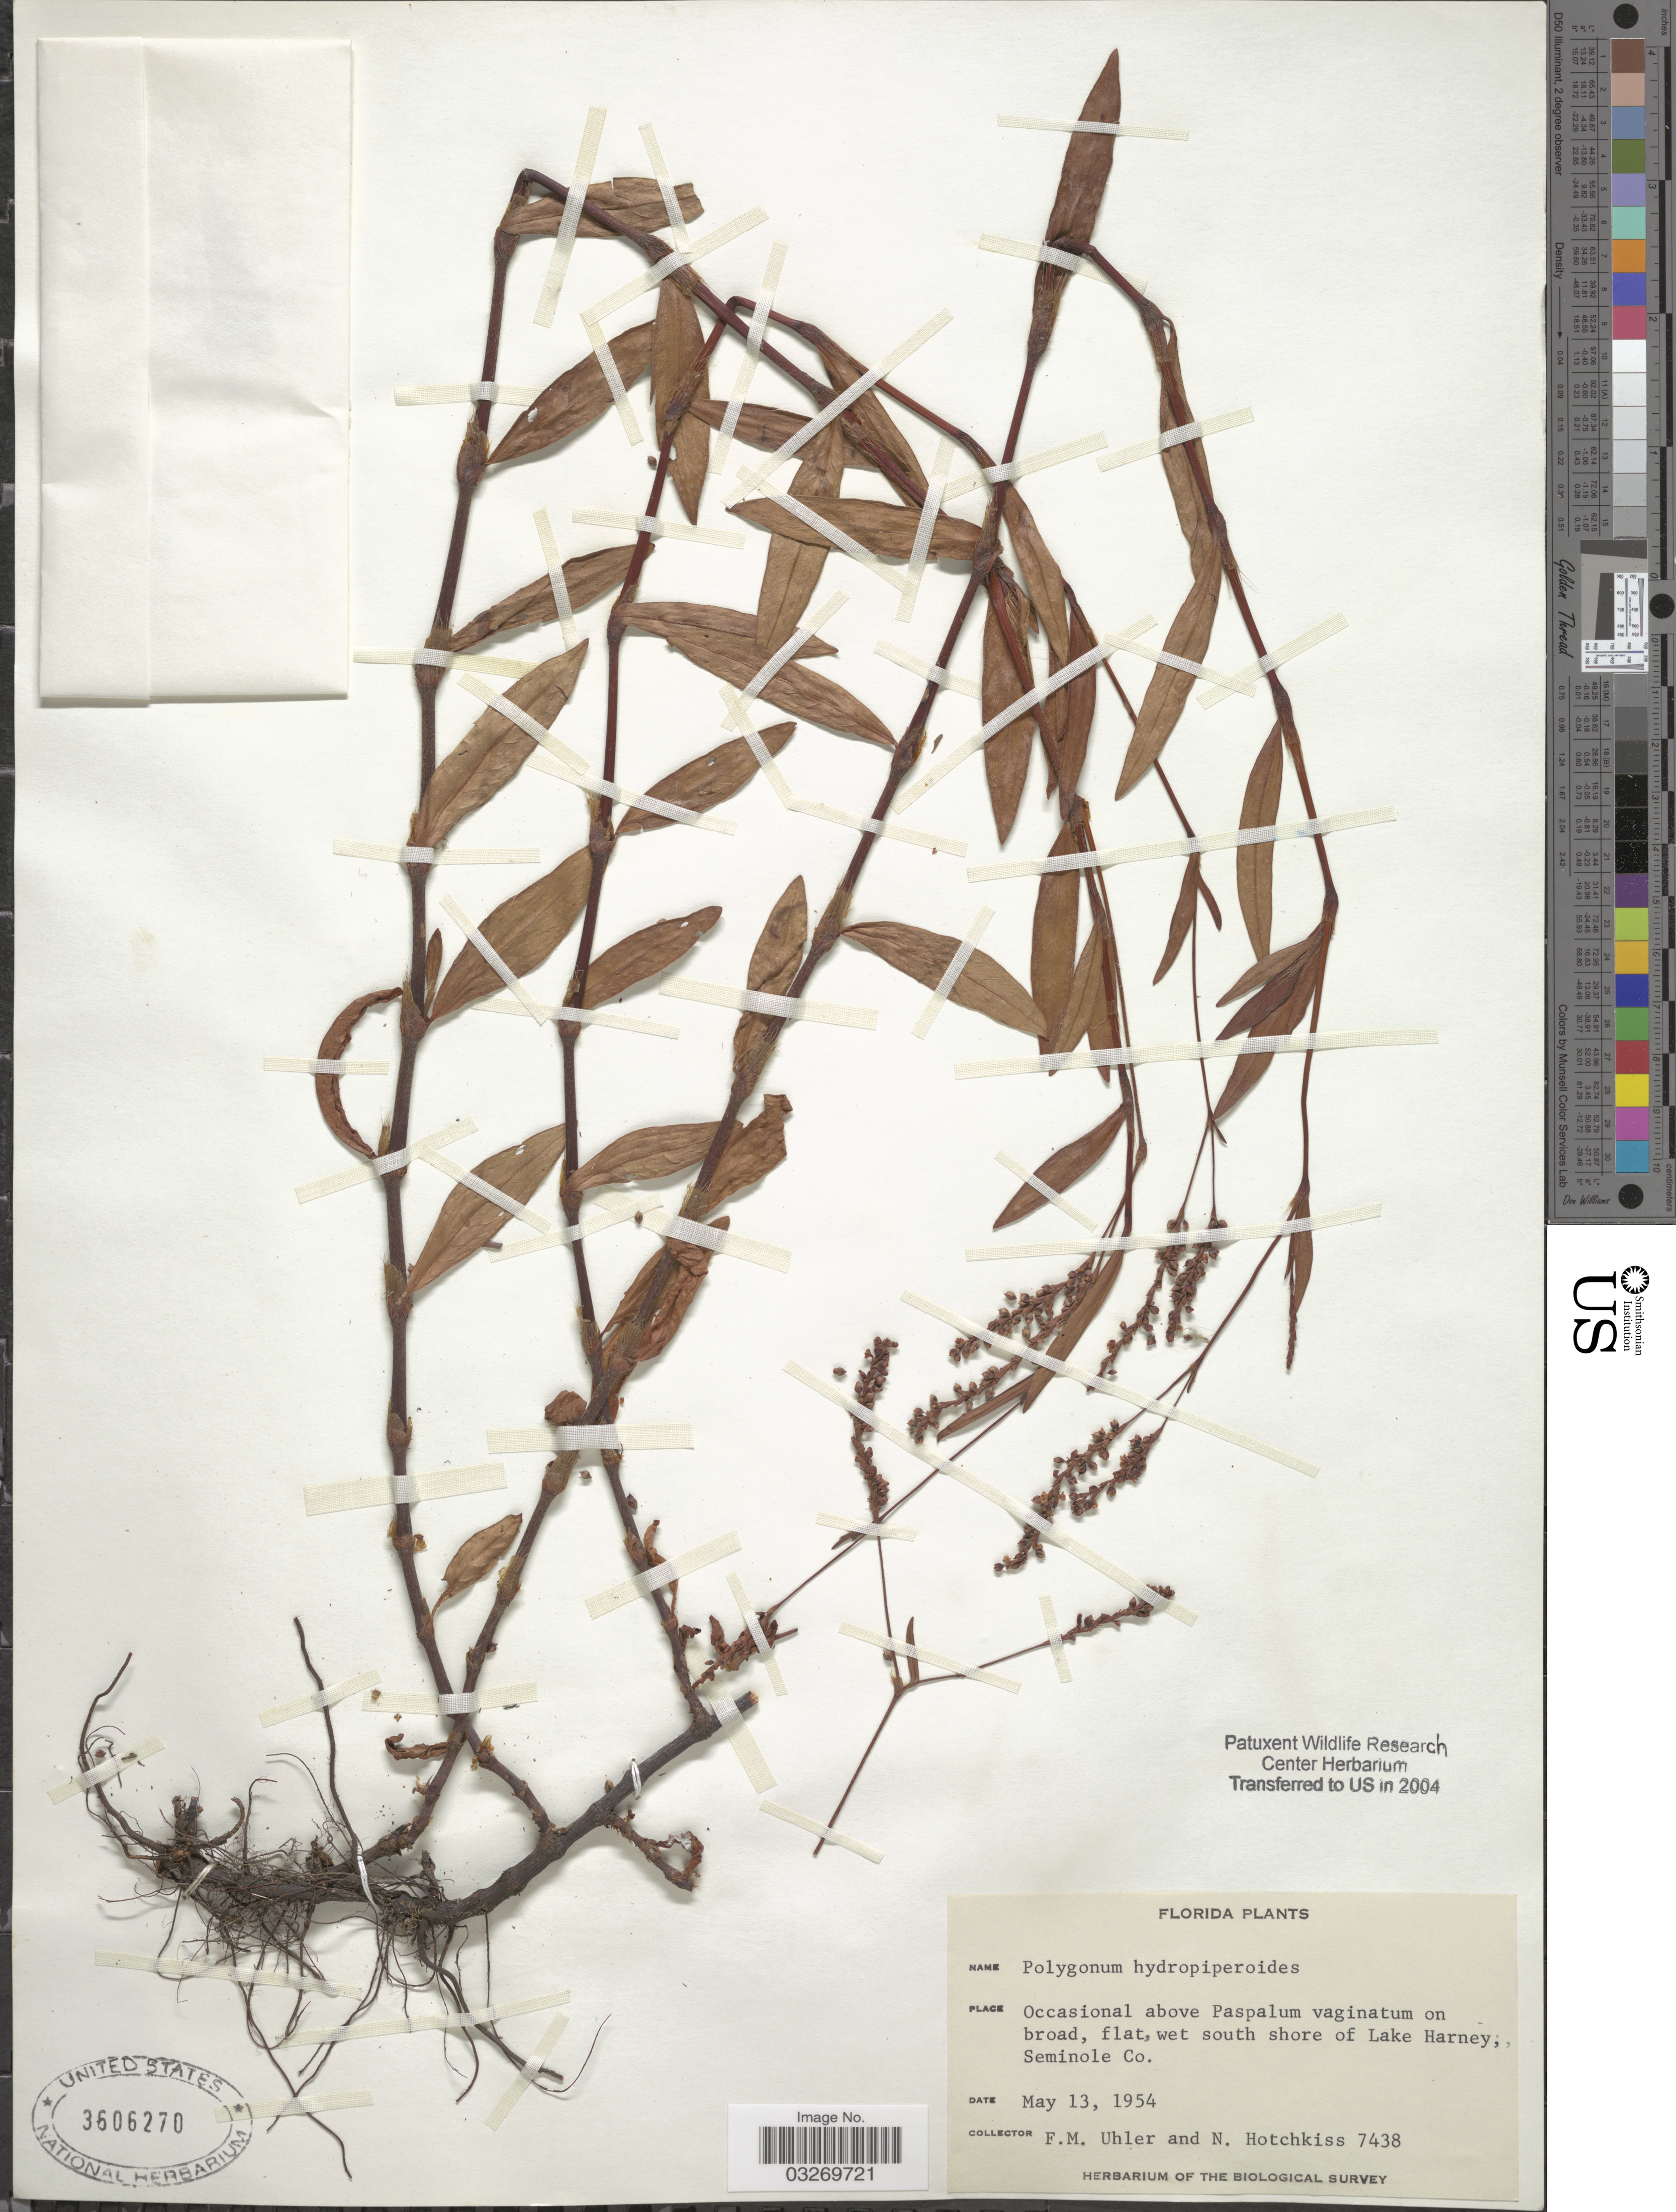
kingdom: Plantae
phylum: Tracheophyta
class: Magnoliopsida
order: Caryophyllales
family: Polygonaceae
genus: Polygonum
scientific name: Polygonum hydropiperoides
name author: Michx.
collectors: F. M. Uhler & N. Hotchkiss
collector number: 7438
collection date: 1954-05-13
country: United States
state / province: Florida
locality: Occasional above Paspalum vaginatum on broad, flat, wet south shore of Lake Harney, Seminole Co.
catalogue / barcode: US 3606270